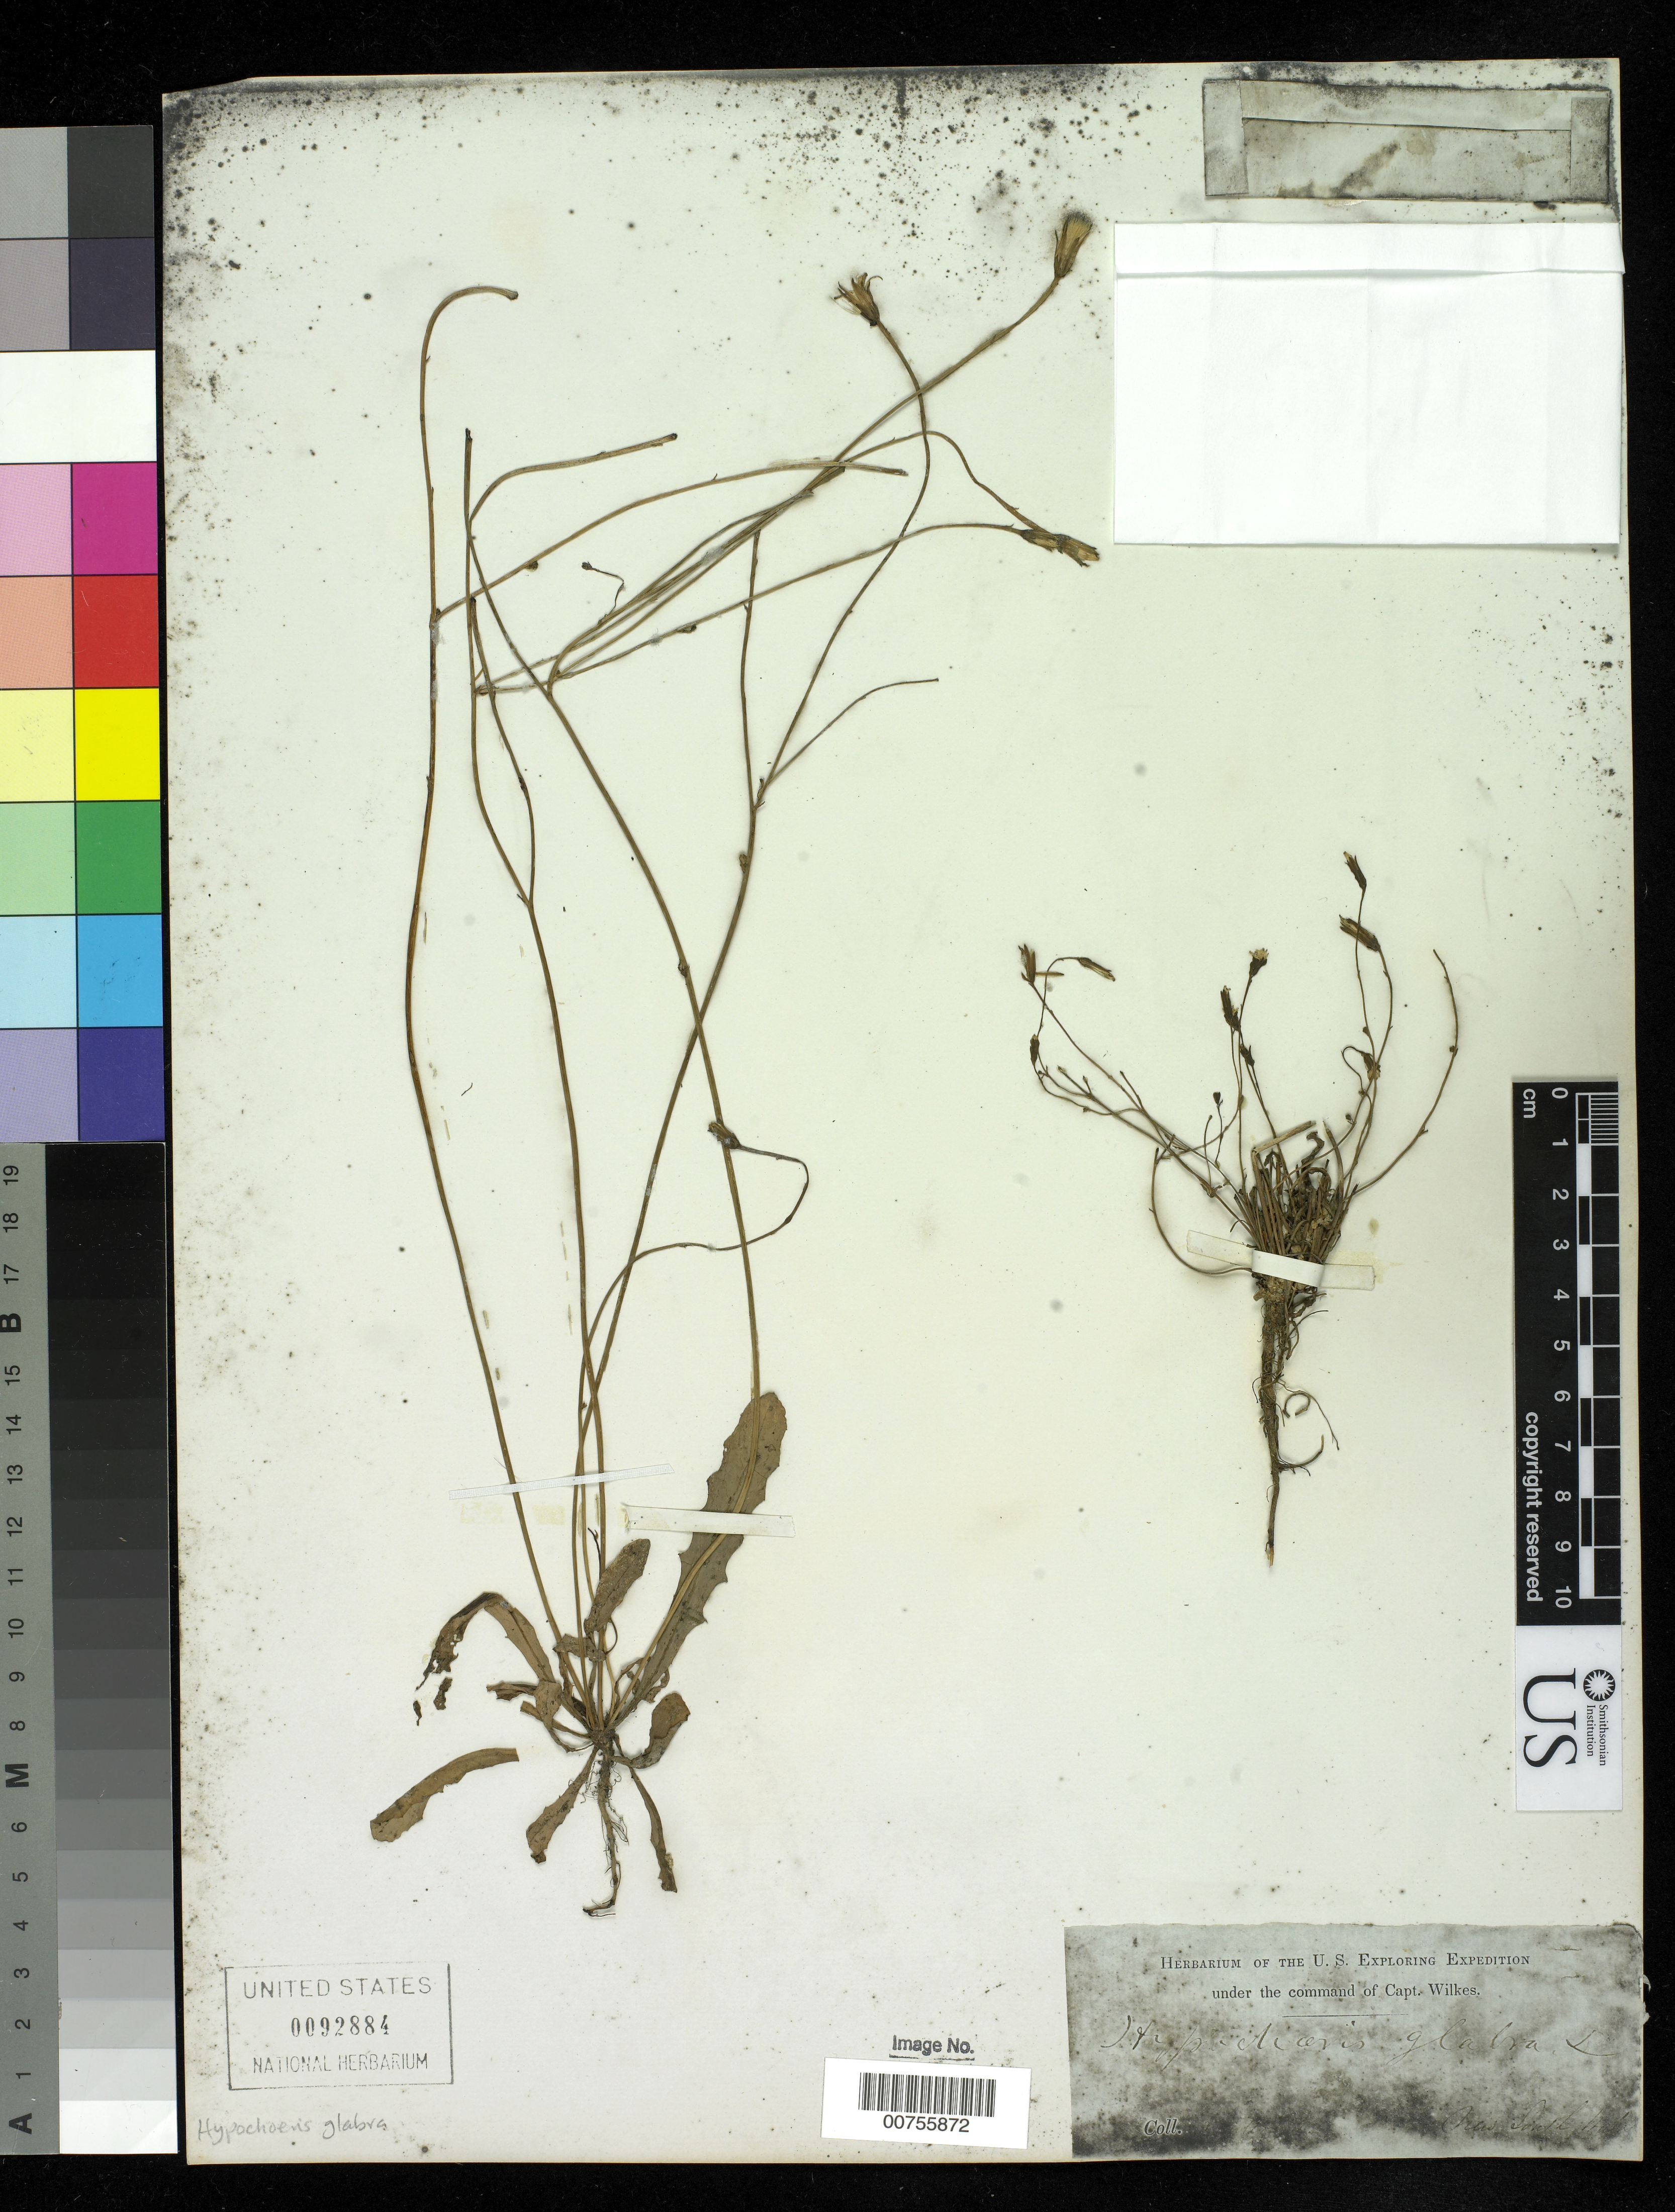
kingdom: Plantae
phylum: Tracheophyta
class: Magnoliopsida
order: Asterales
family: Asteraceae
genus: Hypochaeris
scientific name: Hypochaeris glabra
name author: L.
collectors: Wilkes Explor. Exped.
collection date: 1838/1842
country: Australia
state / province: New South Wales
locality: Hunter's River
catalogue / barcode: US 92884